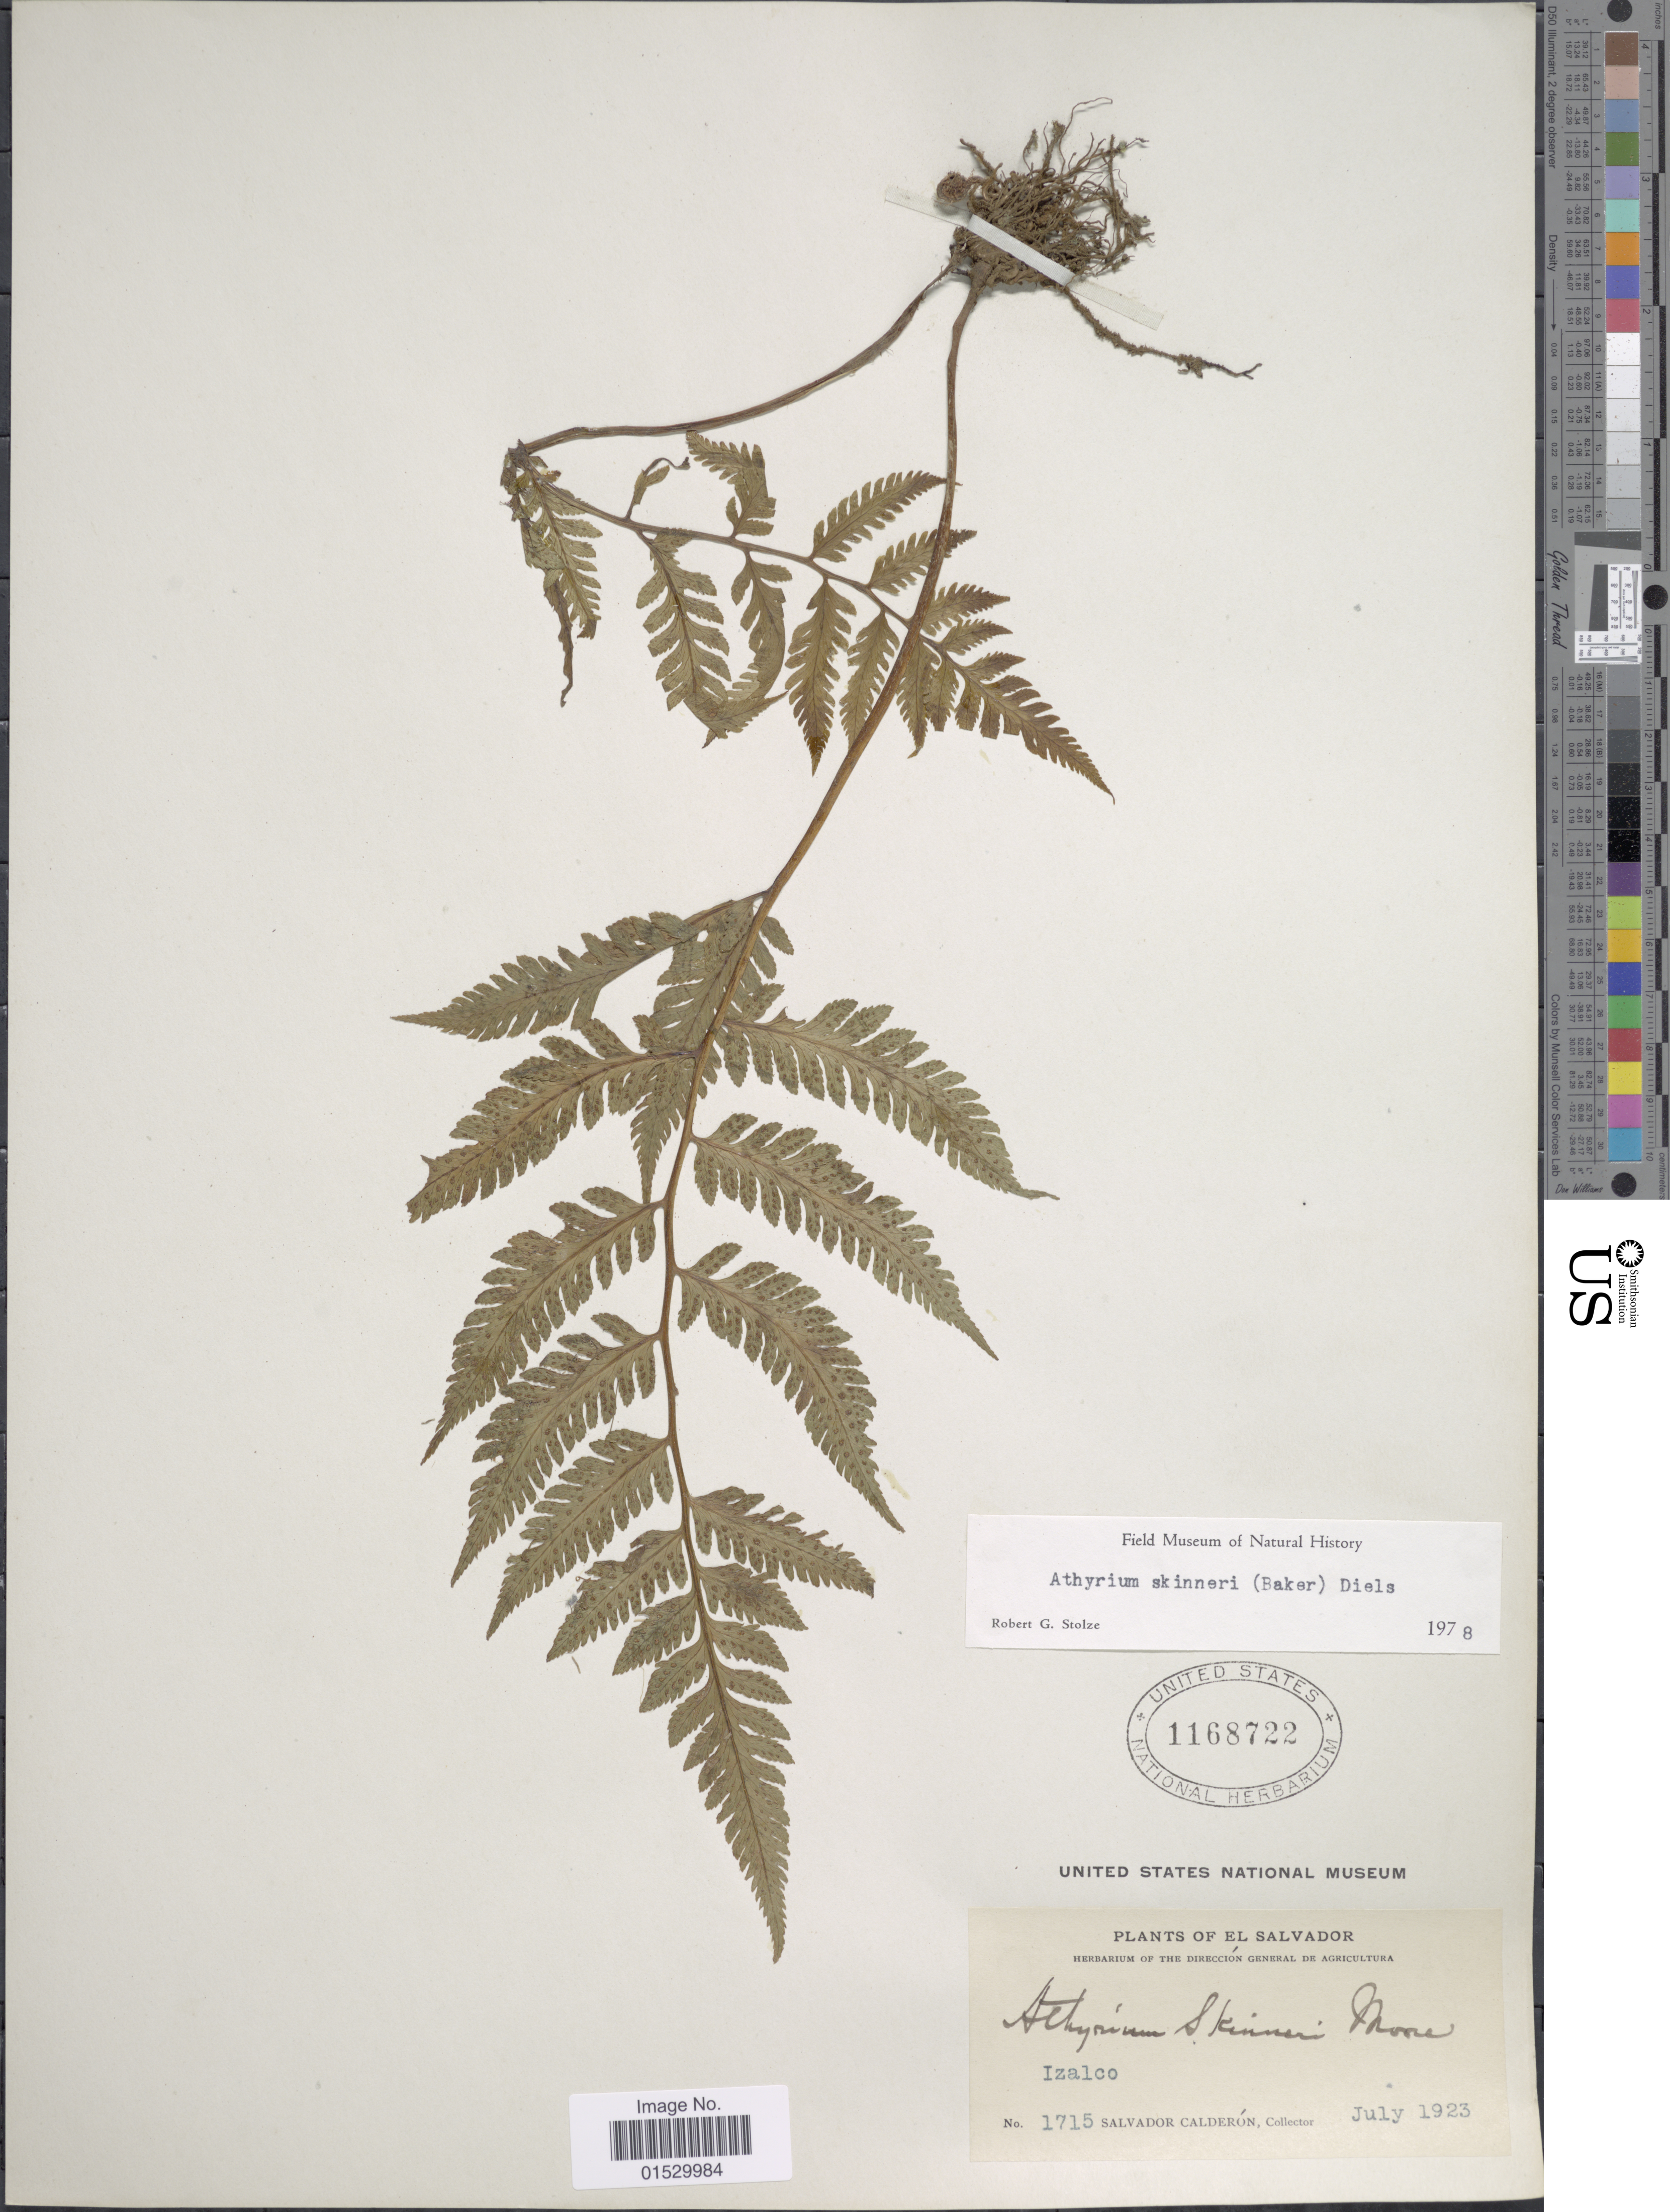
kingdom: Plantae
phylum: Tracheophyta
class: Polypodiopsida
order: Polypodiales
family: Athyriaceae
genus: Athyrium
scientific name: Athyrium skinneri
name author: (Baker) Diels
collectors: S. Calderón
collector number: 1715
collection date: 1923-07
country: El Salvador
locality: Izalco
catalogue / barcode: US 1168722